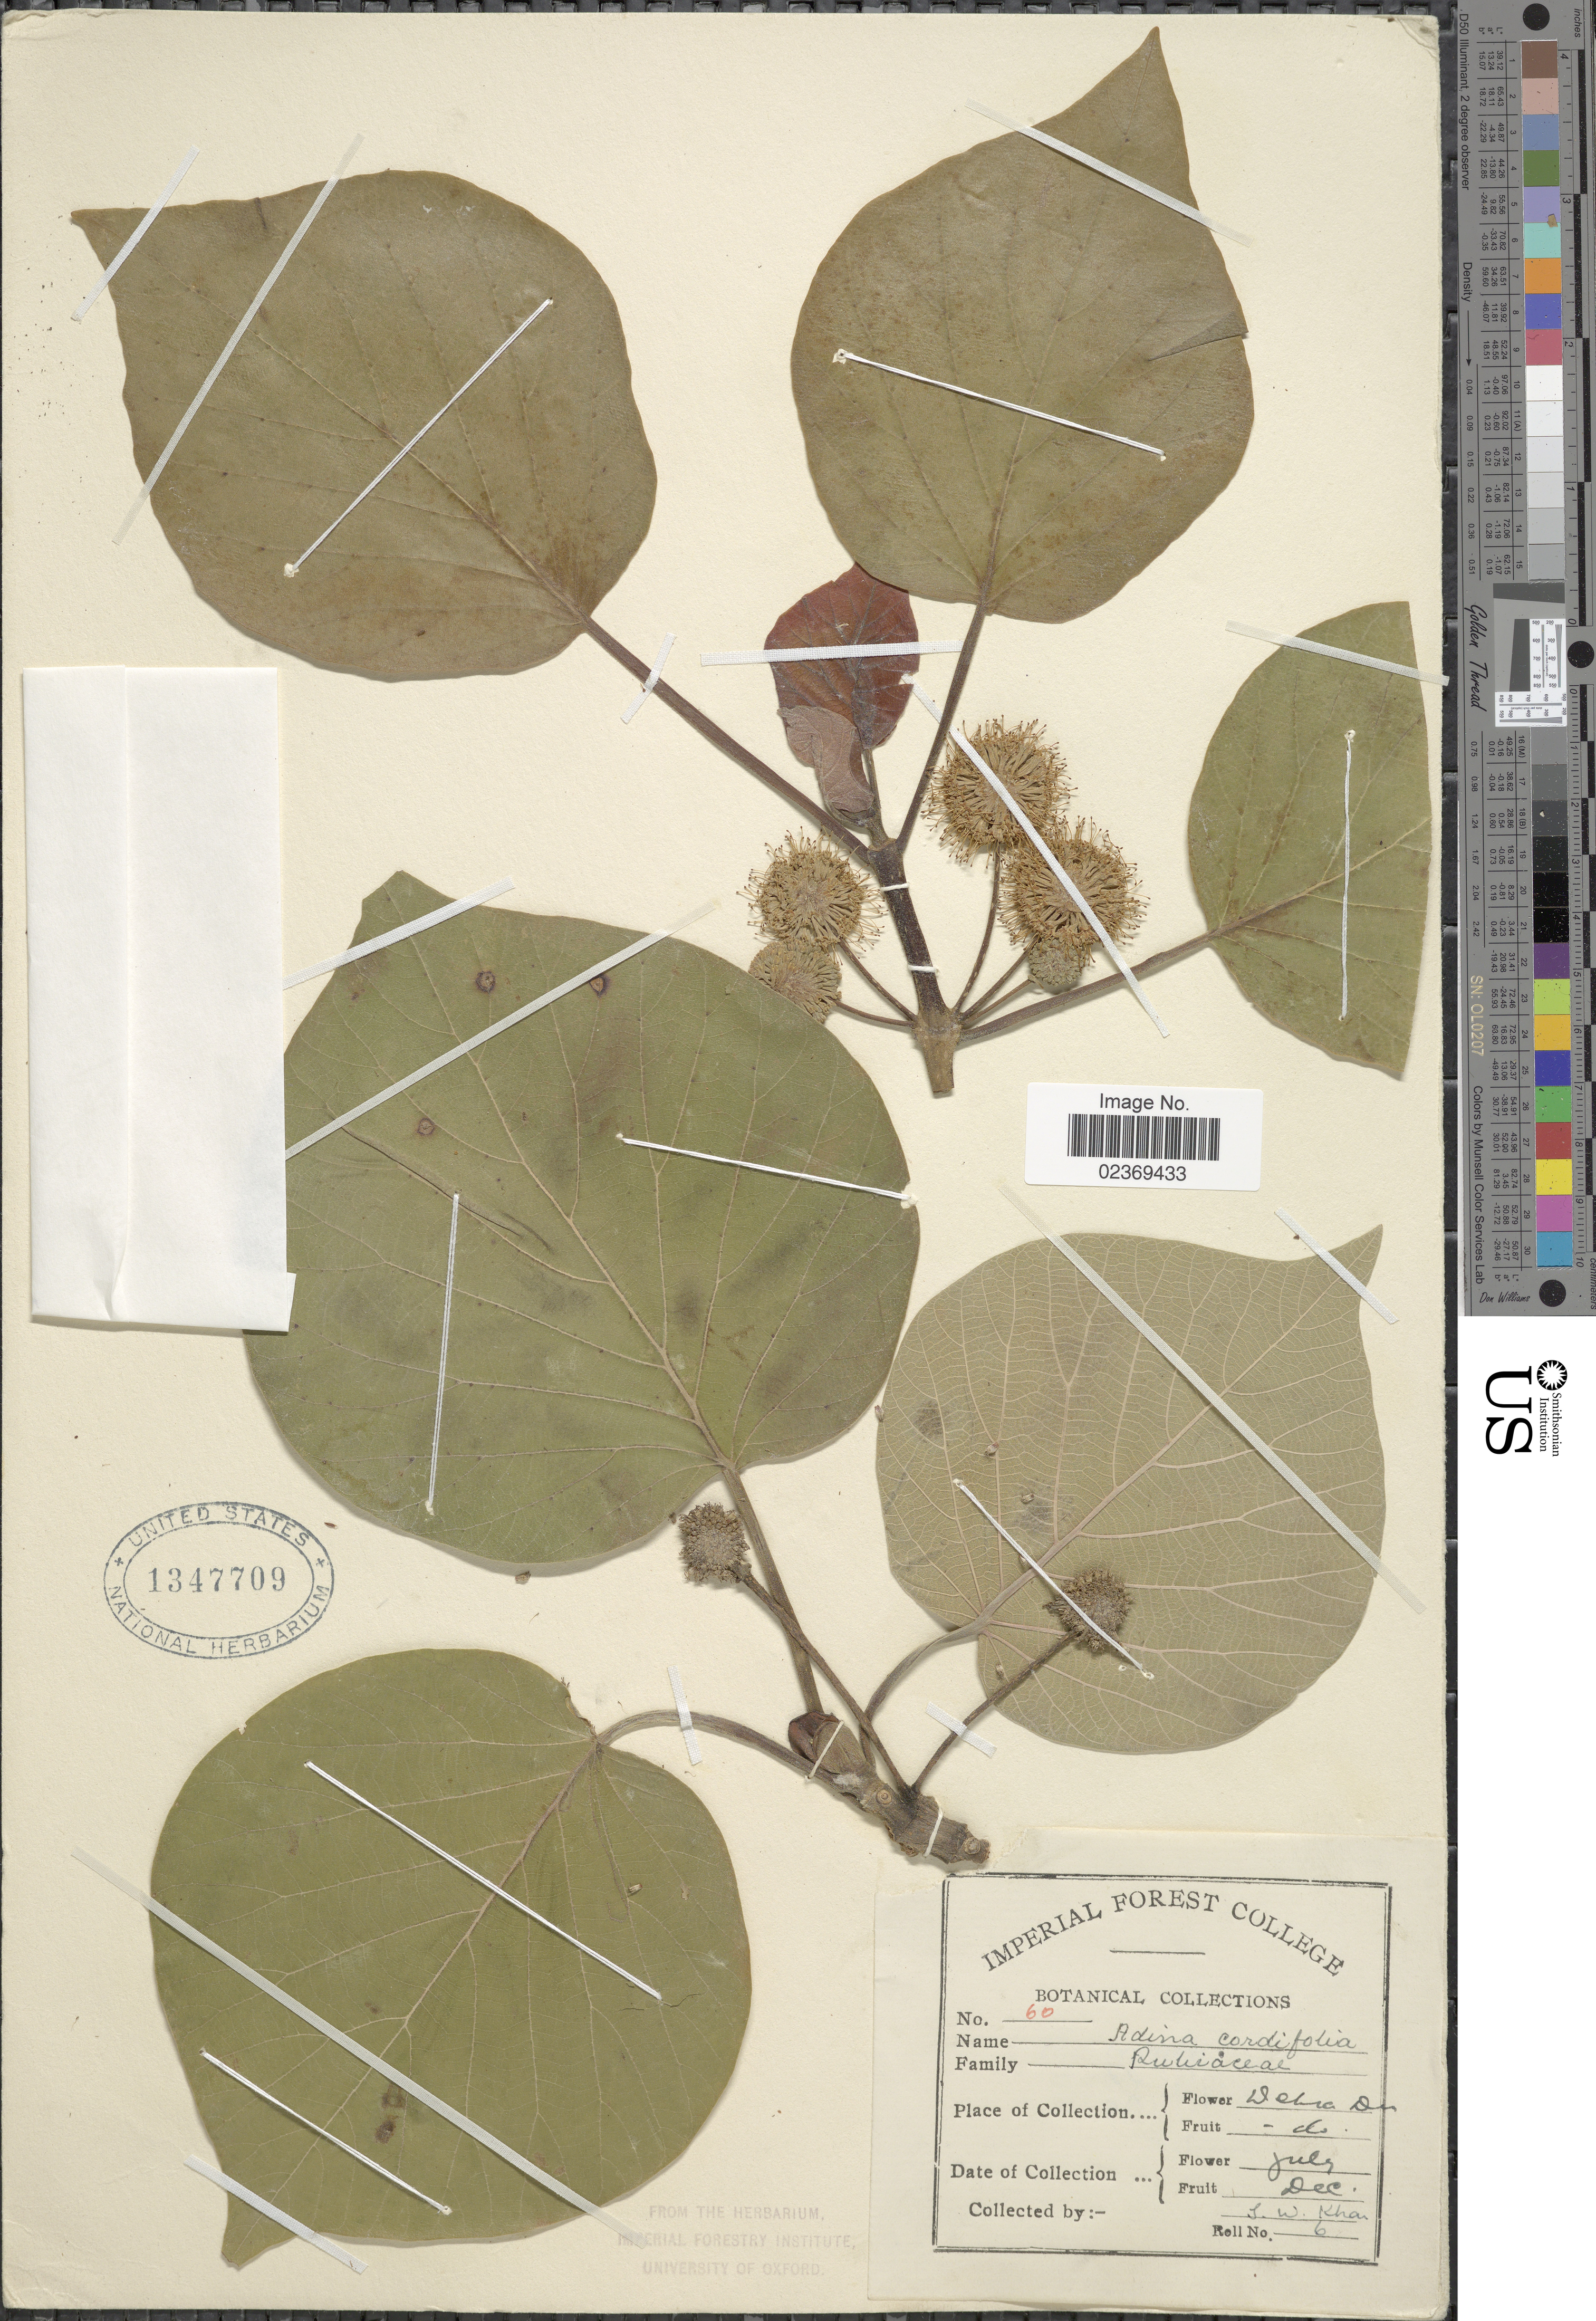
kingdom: Plantae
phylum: Tracheophyta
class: Magnoliopsida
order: Gentianales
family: Rubiaceae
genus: Adina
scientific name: Adina cordifolia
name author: (Roxb.) Hook. f. & Benth.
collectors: I. Khan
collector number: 6?/60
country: India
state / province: Uttarakhand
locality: Dehra Dun.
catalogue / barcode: US 1347709